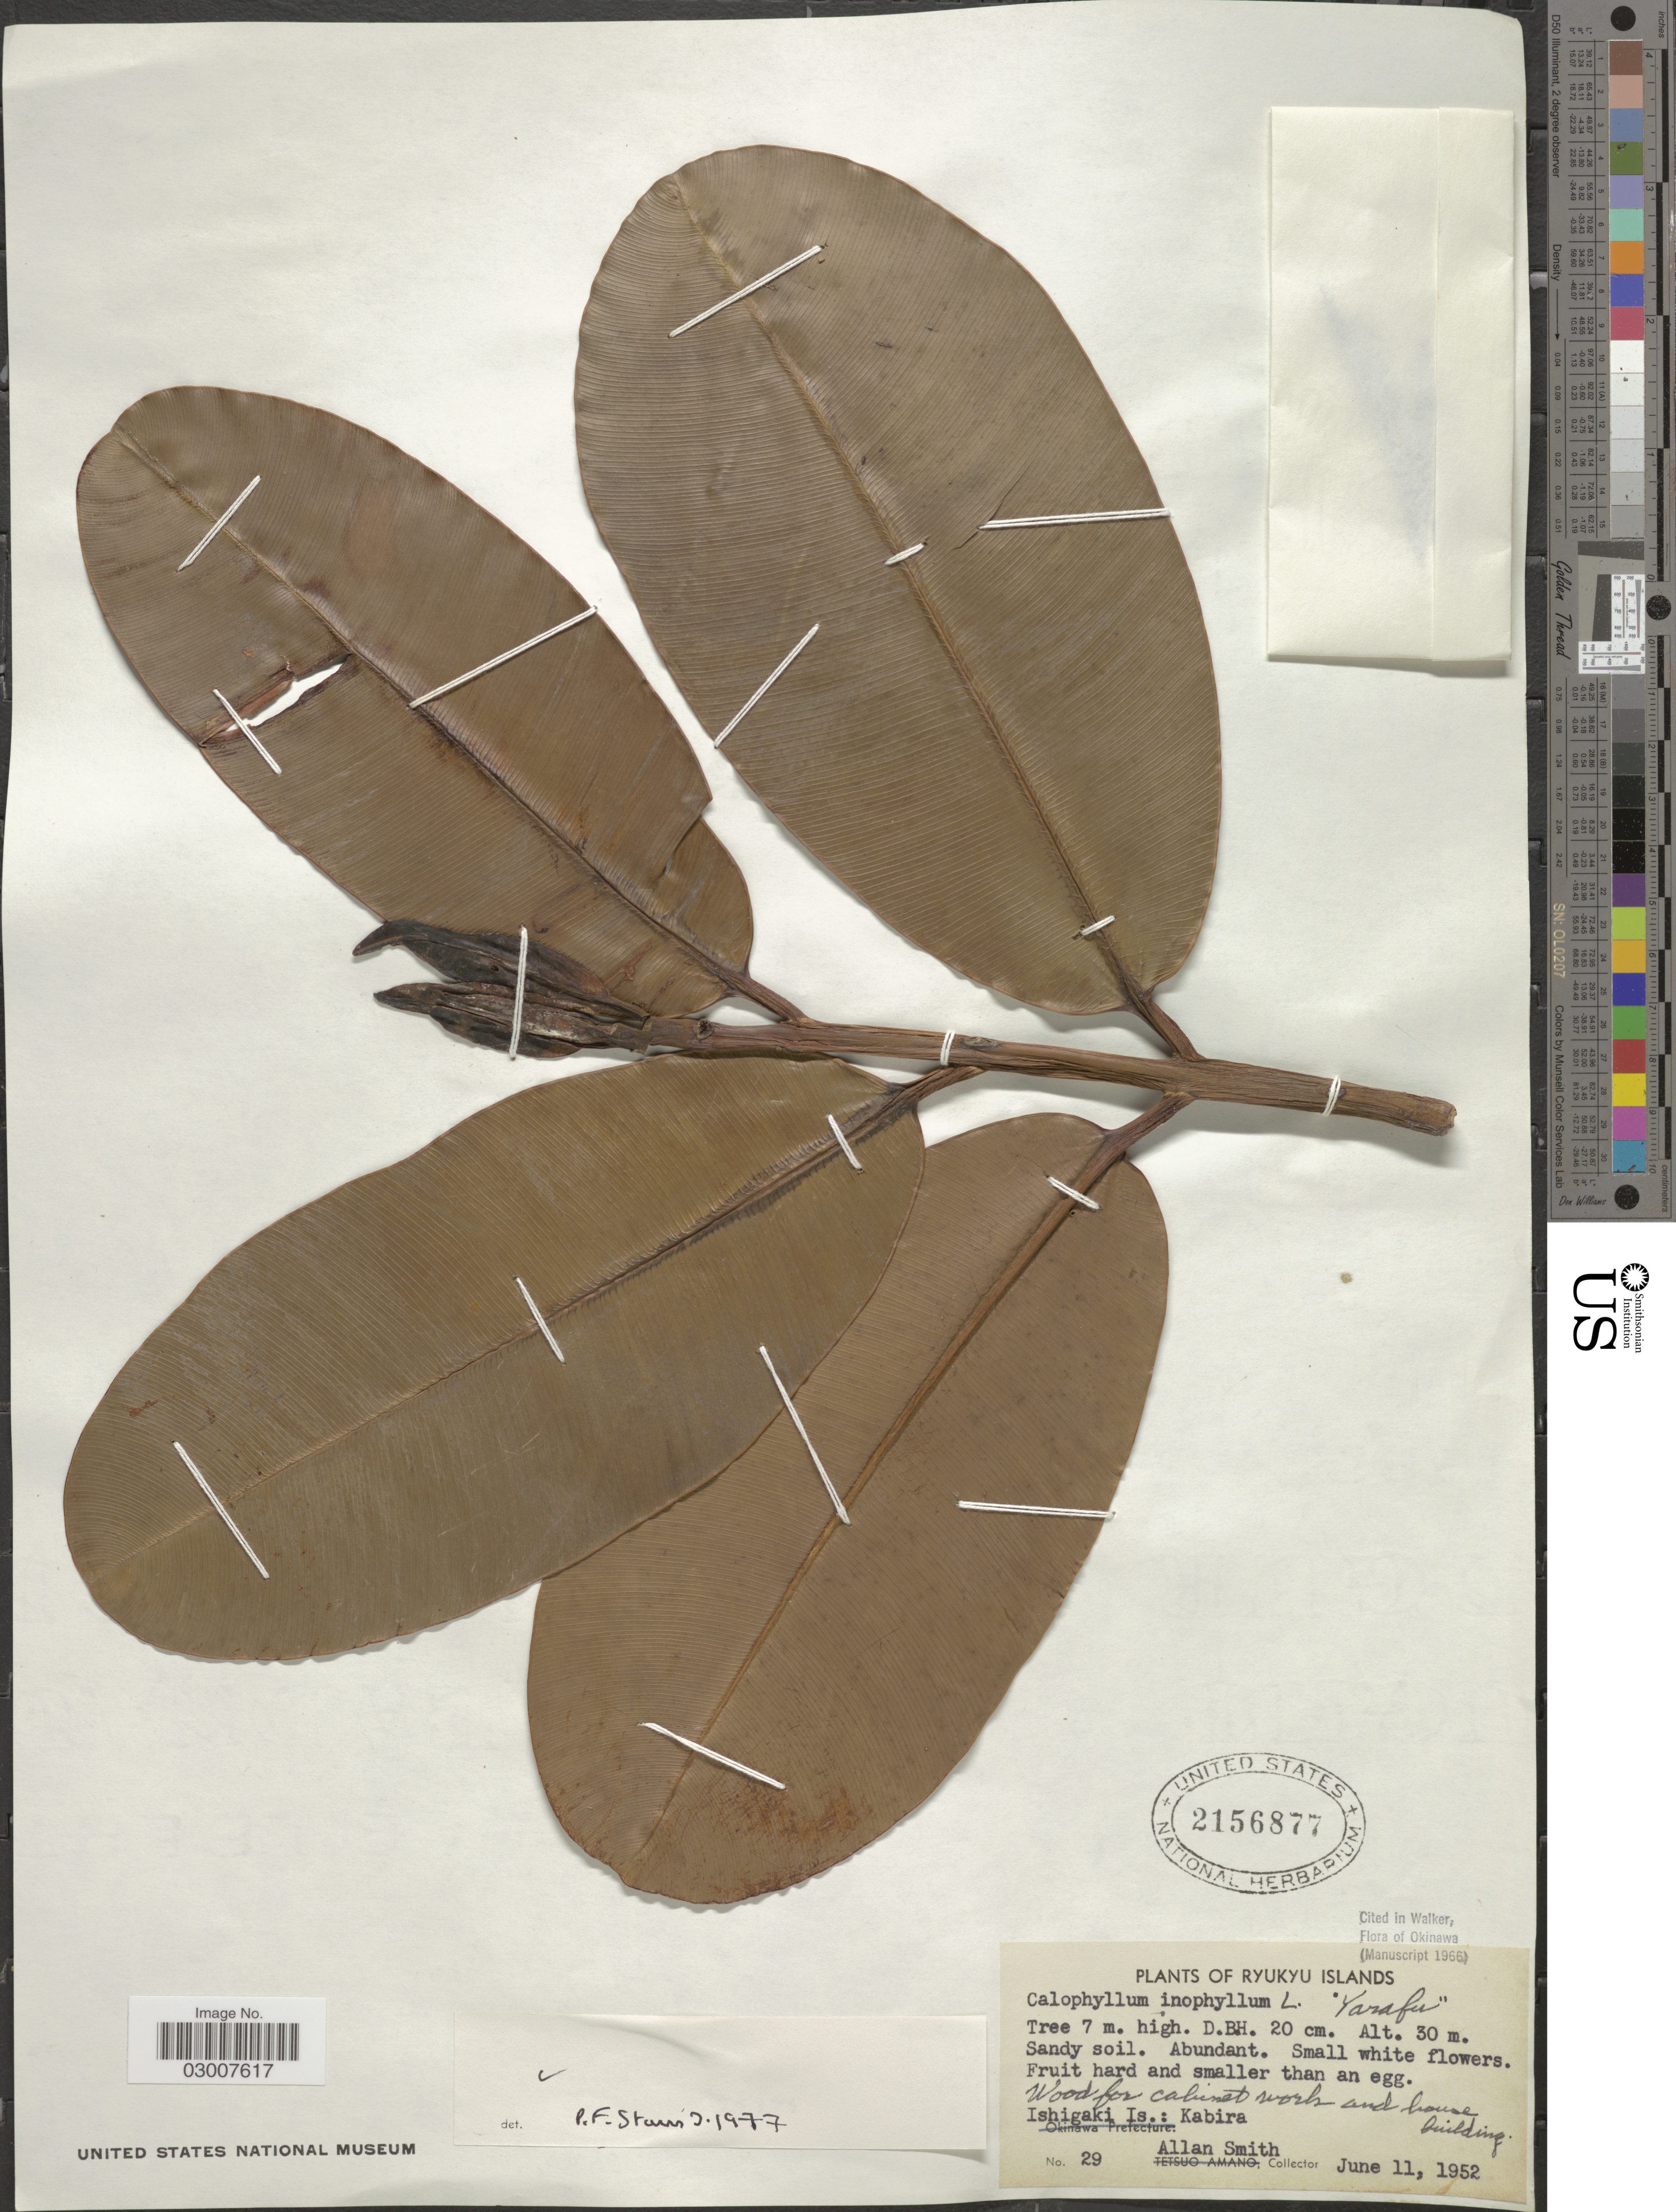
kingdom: Plantae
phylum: Tracheophyta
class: Magnoliopsida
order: Malpighiales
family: Calophyllaceae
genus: Calophyllum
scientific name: Calophyllum inophyllum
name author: L.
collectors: A. Smith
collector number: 29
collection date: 1952-06-11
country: Japan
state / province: Okinawa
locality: Ryukyu Islands. Ishigaki Is.: Kabira.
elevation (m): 30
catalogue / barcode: US 2156877